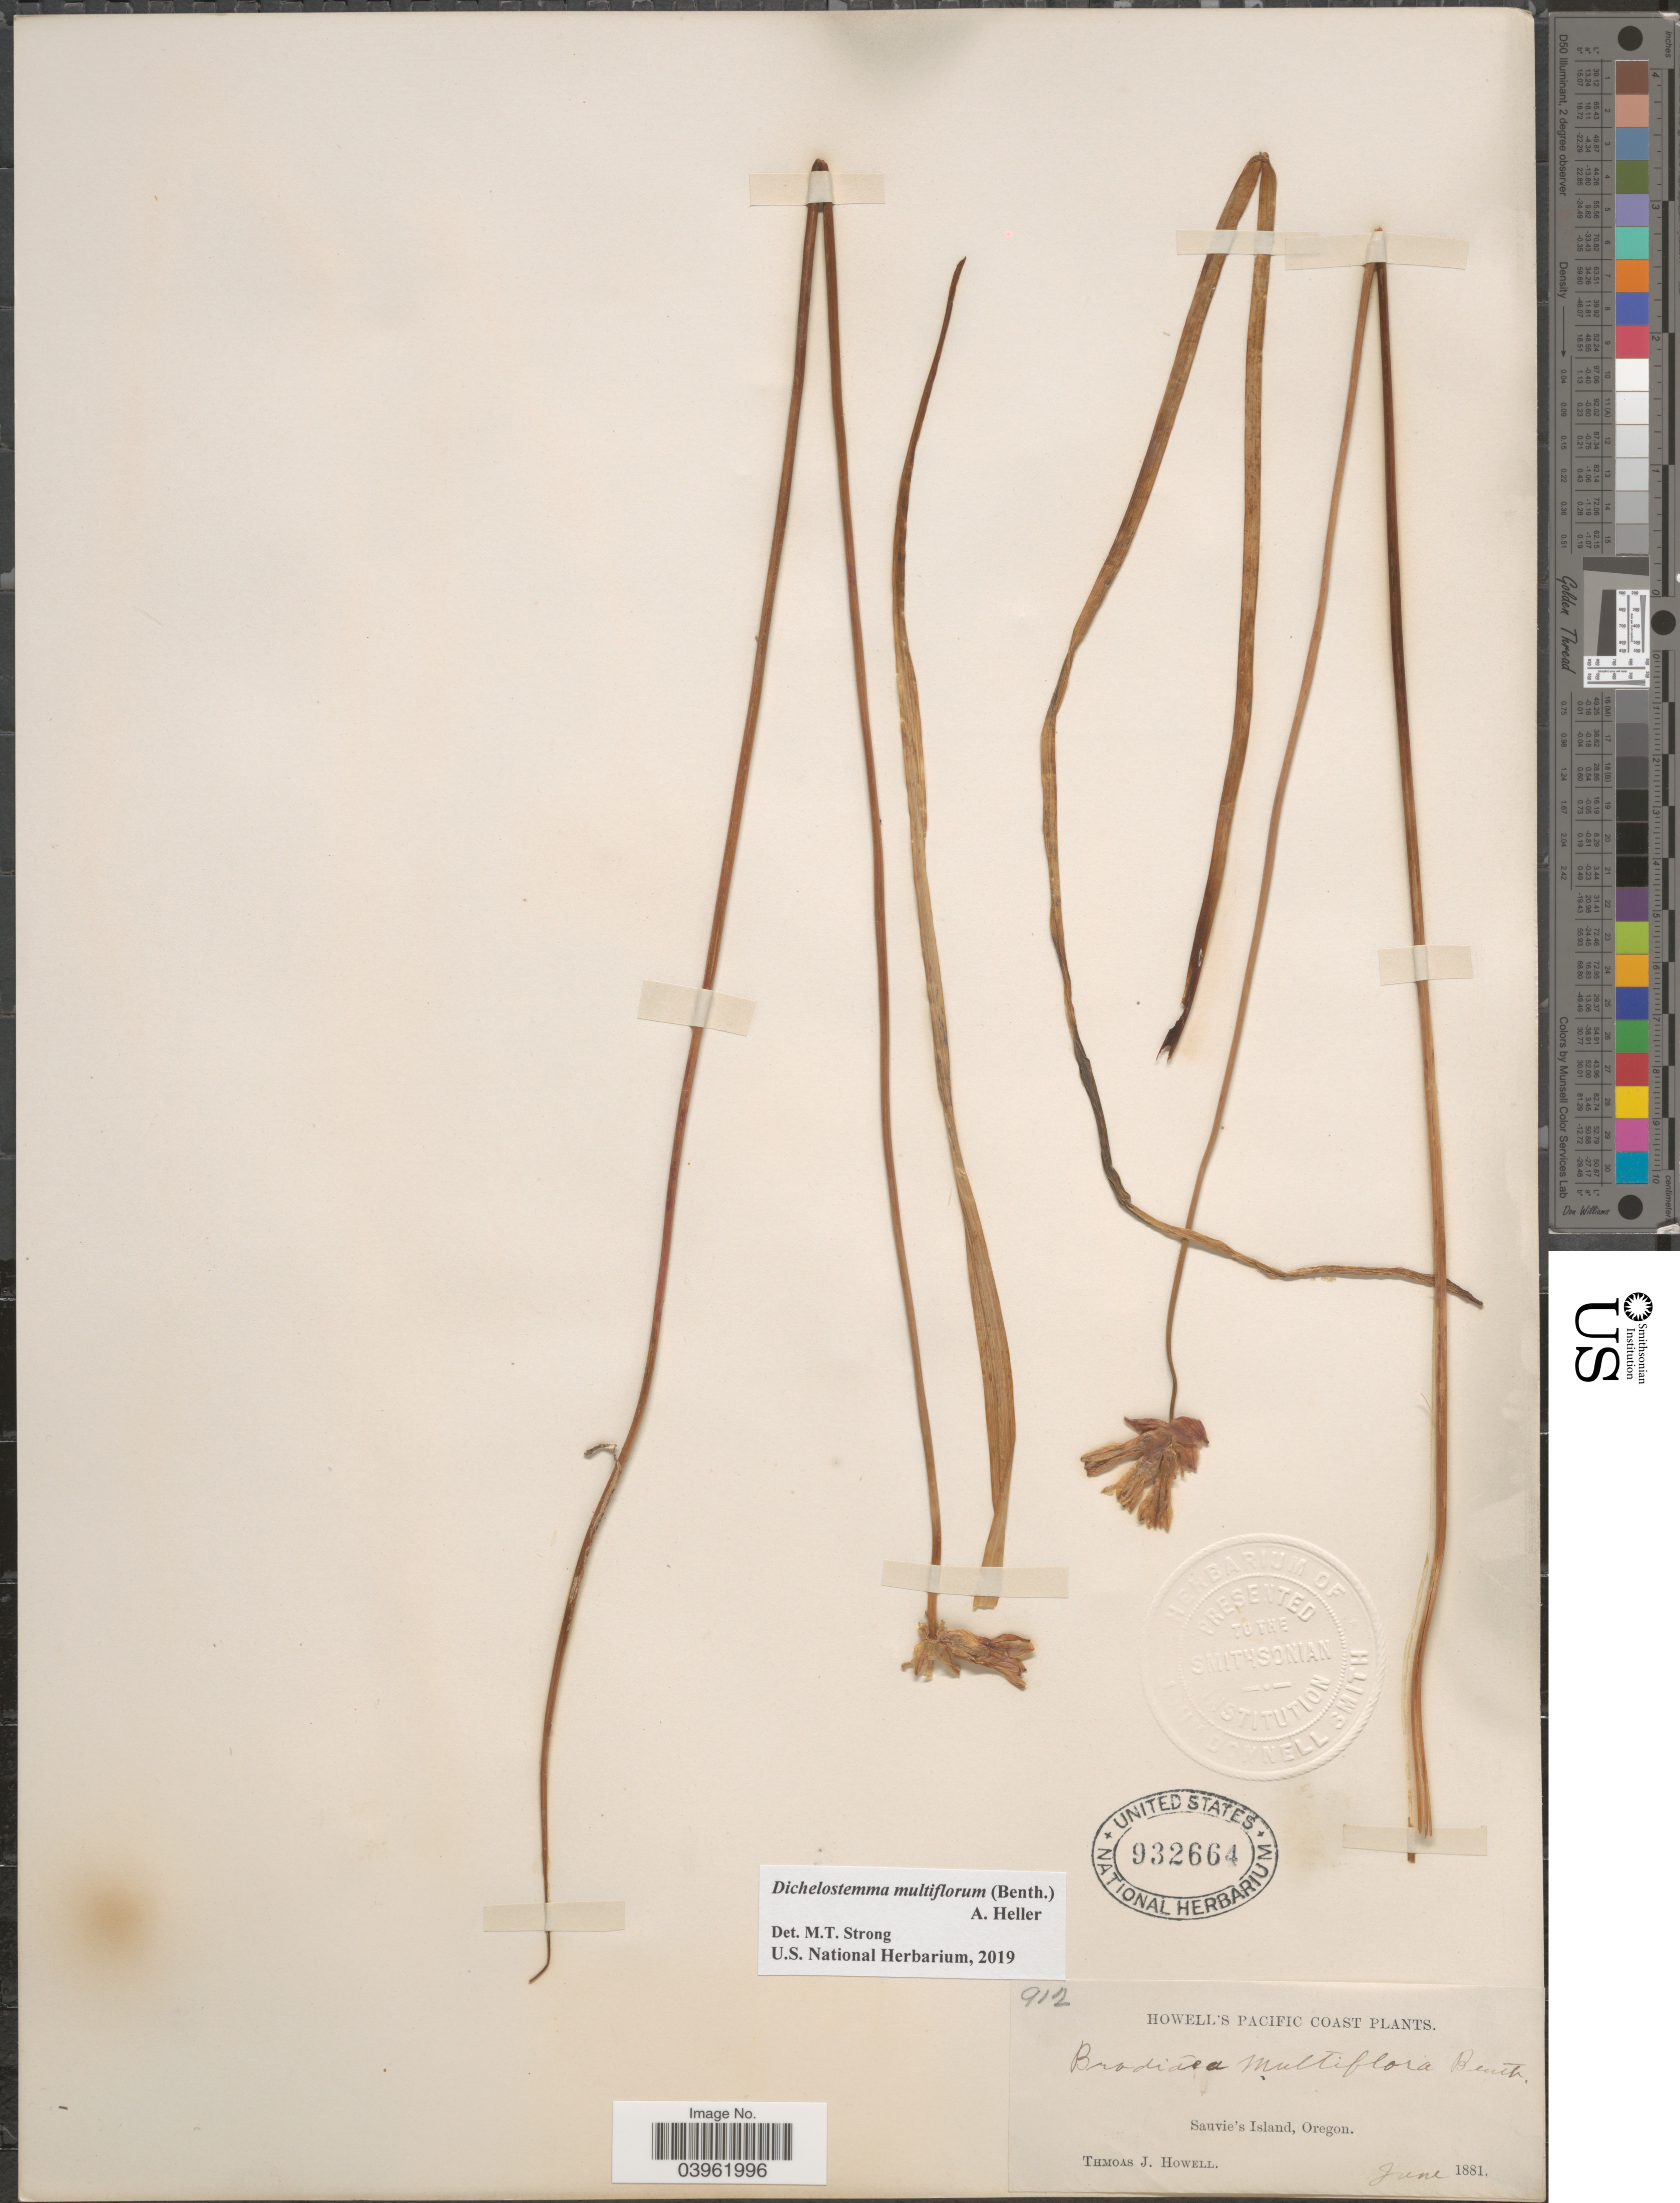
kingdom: Plantae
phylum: Tracheophyta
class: Liliopsida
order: Asparagales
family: Asparagaceae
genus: Dichelostemma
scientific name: Dichelostemma multiflorum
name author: (Benth.) A. Heller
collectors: T. J. Howell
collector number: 912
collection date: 1881-06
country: United States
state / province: Oregon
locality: Pacific Coast. Sauvie's Island.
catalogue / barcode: US 932664